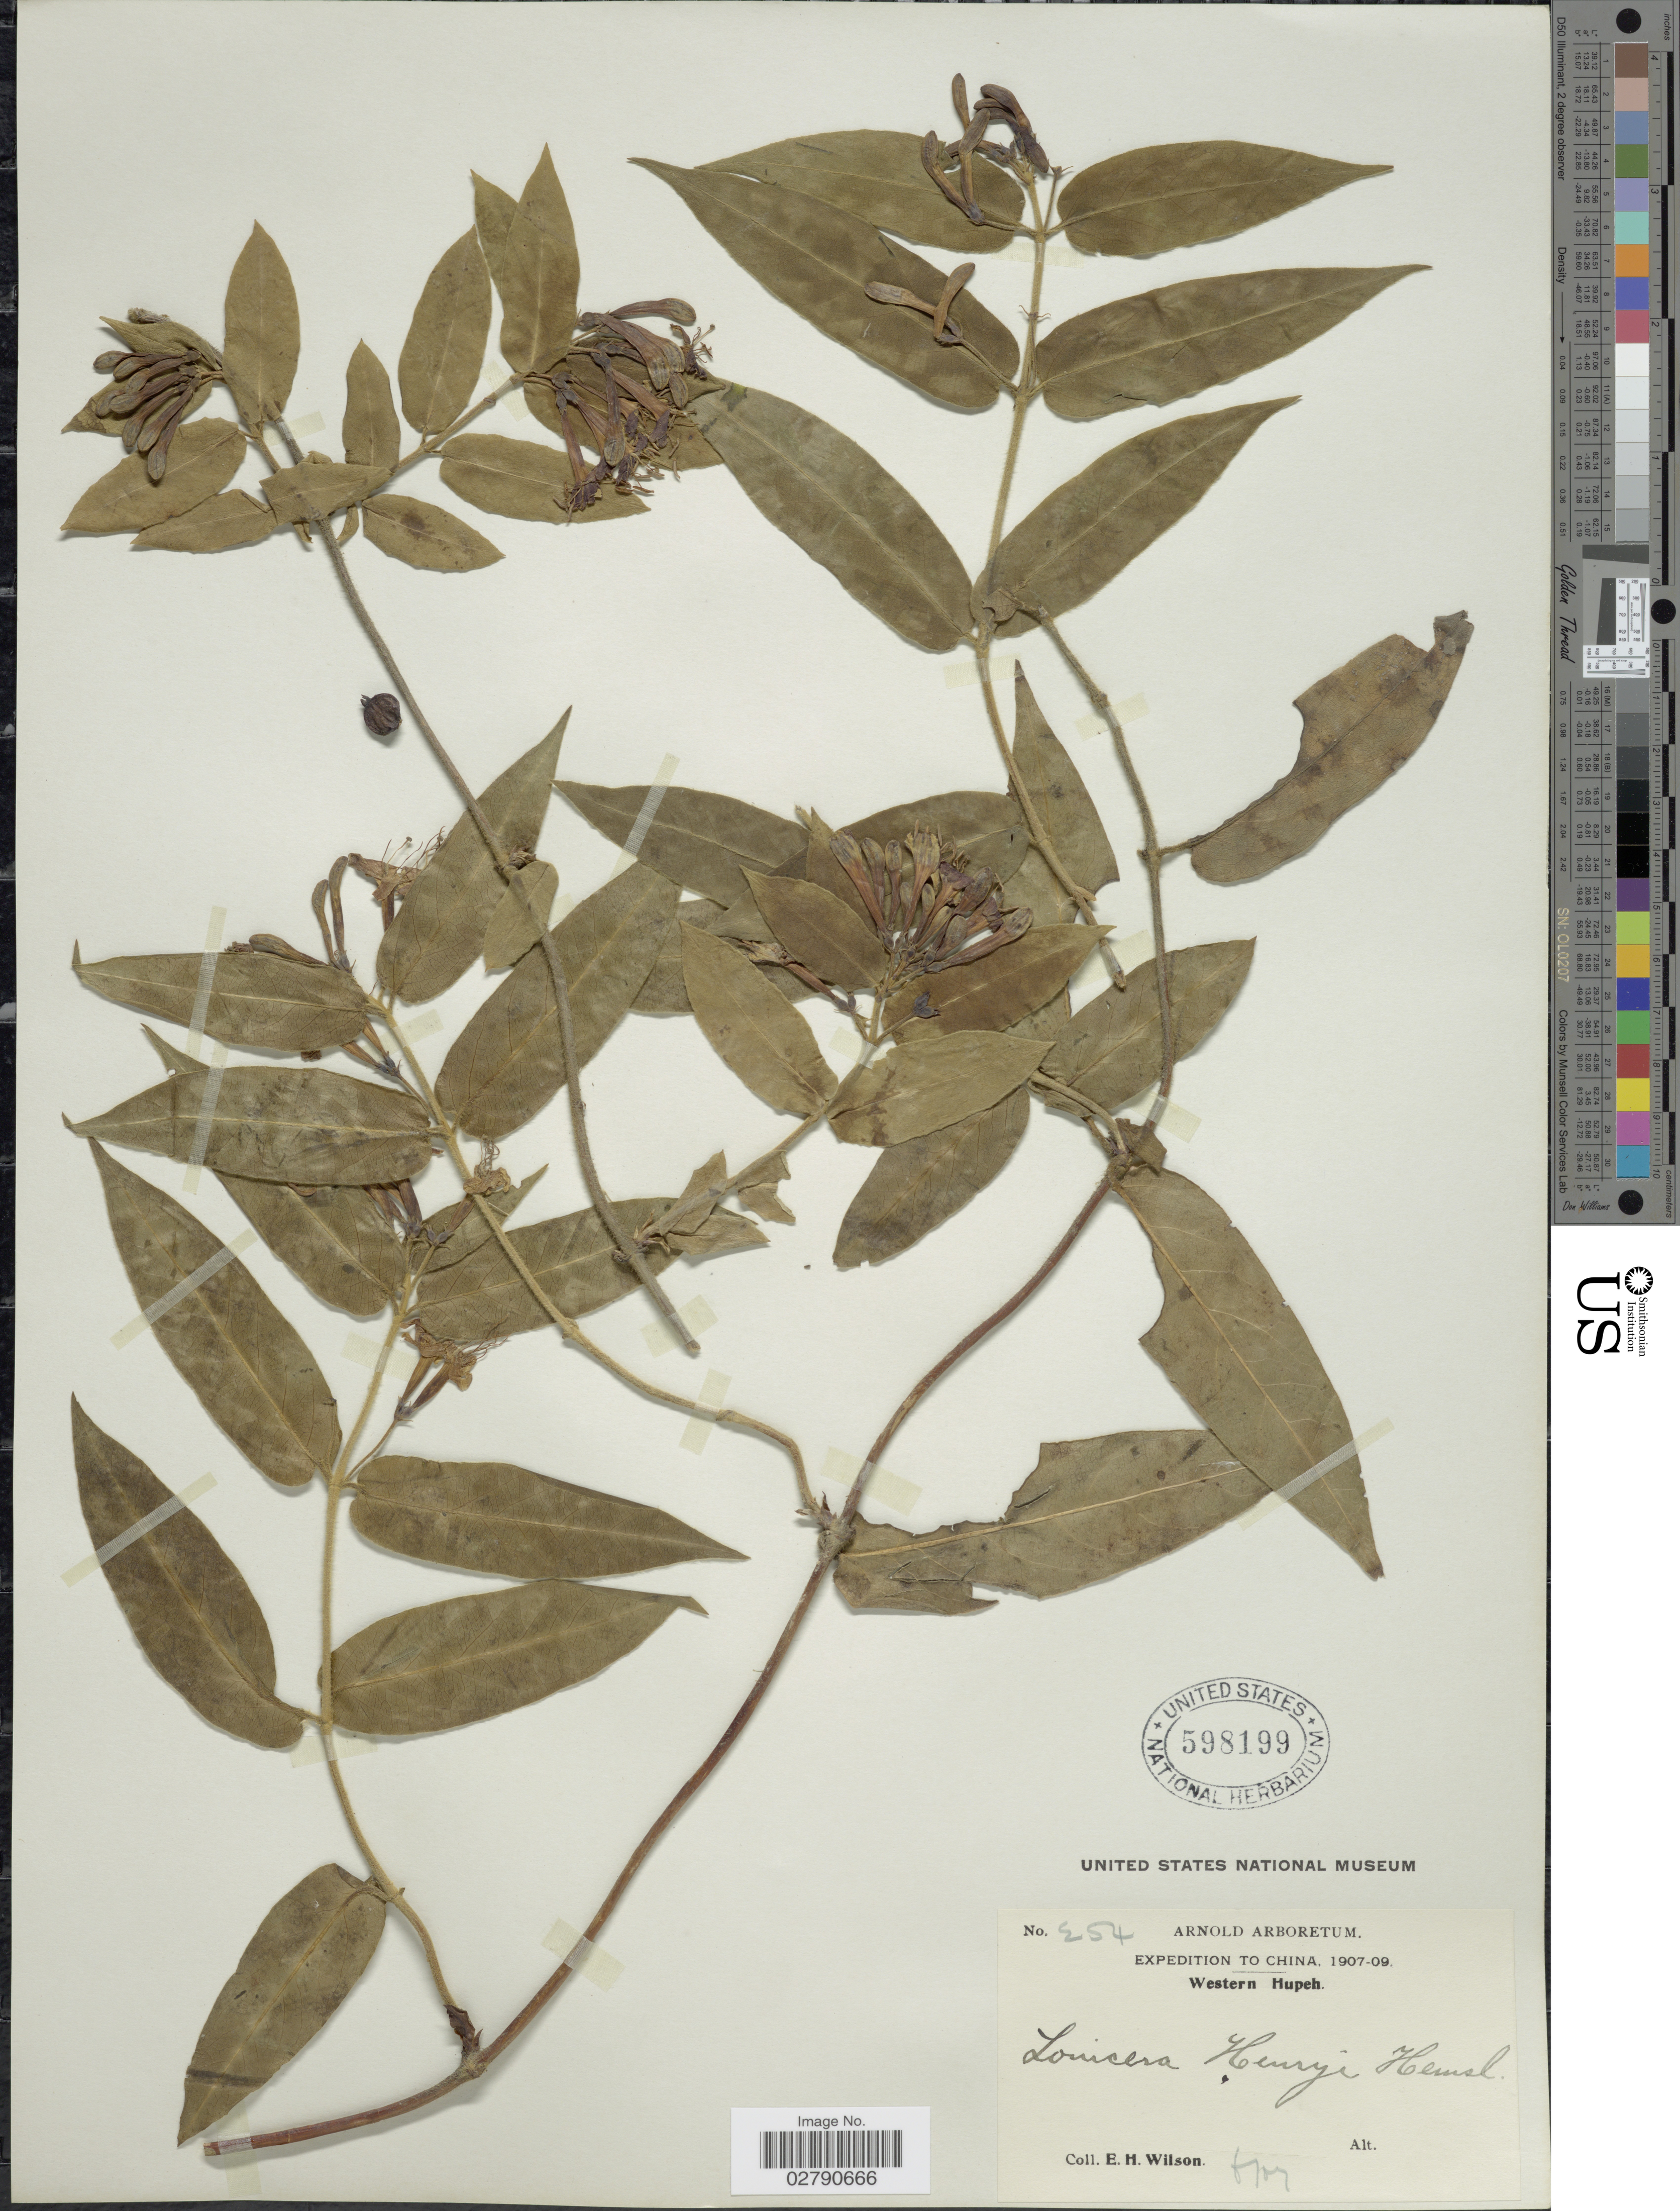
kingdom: Plantae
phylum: Tracheophyta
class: Magnoliopsida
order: Dipsacales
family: Caprifoliaceae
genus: Lonicera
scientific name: Lonicera henryi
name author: Hemsl.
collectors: E. Wilson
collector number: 254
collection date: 1907-06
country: China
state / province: Hubei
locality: Western Hupeh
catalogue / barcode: US 598199